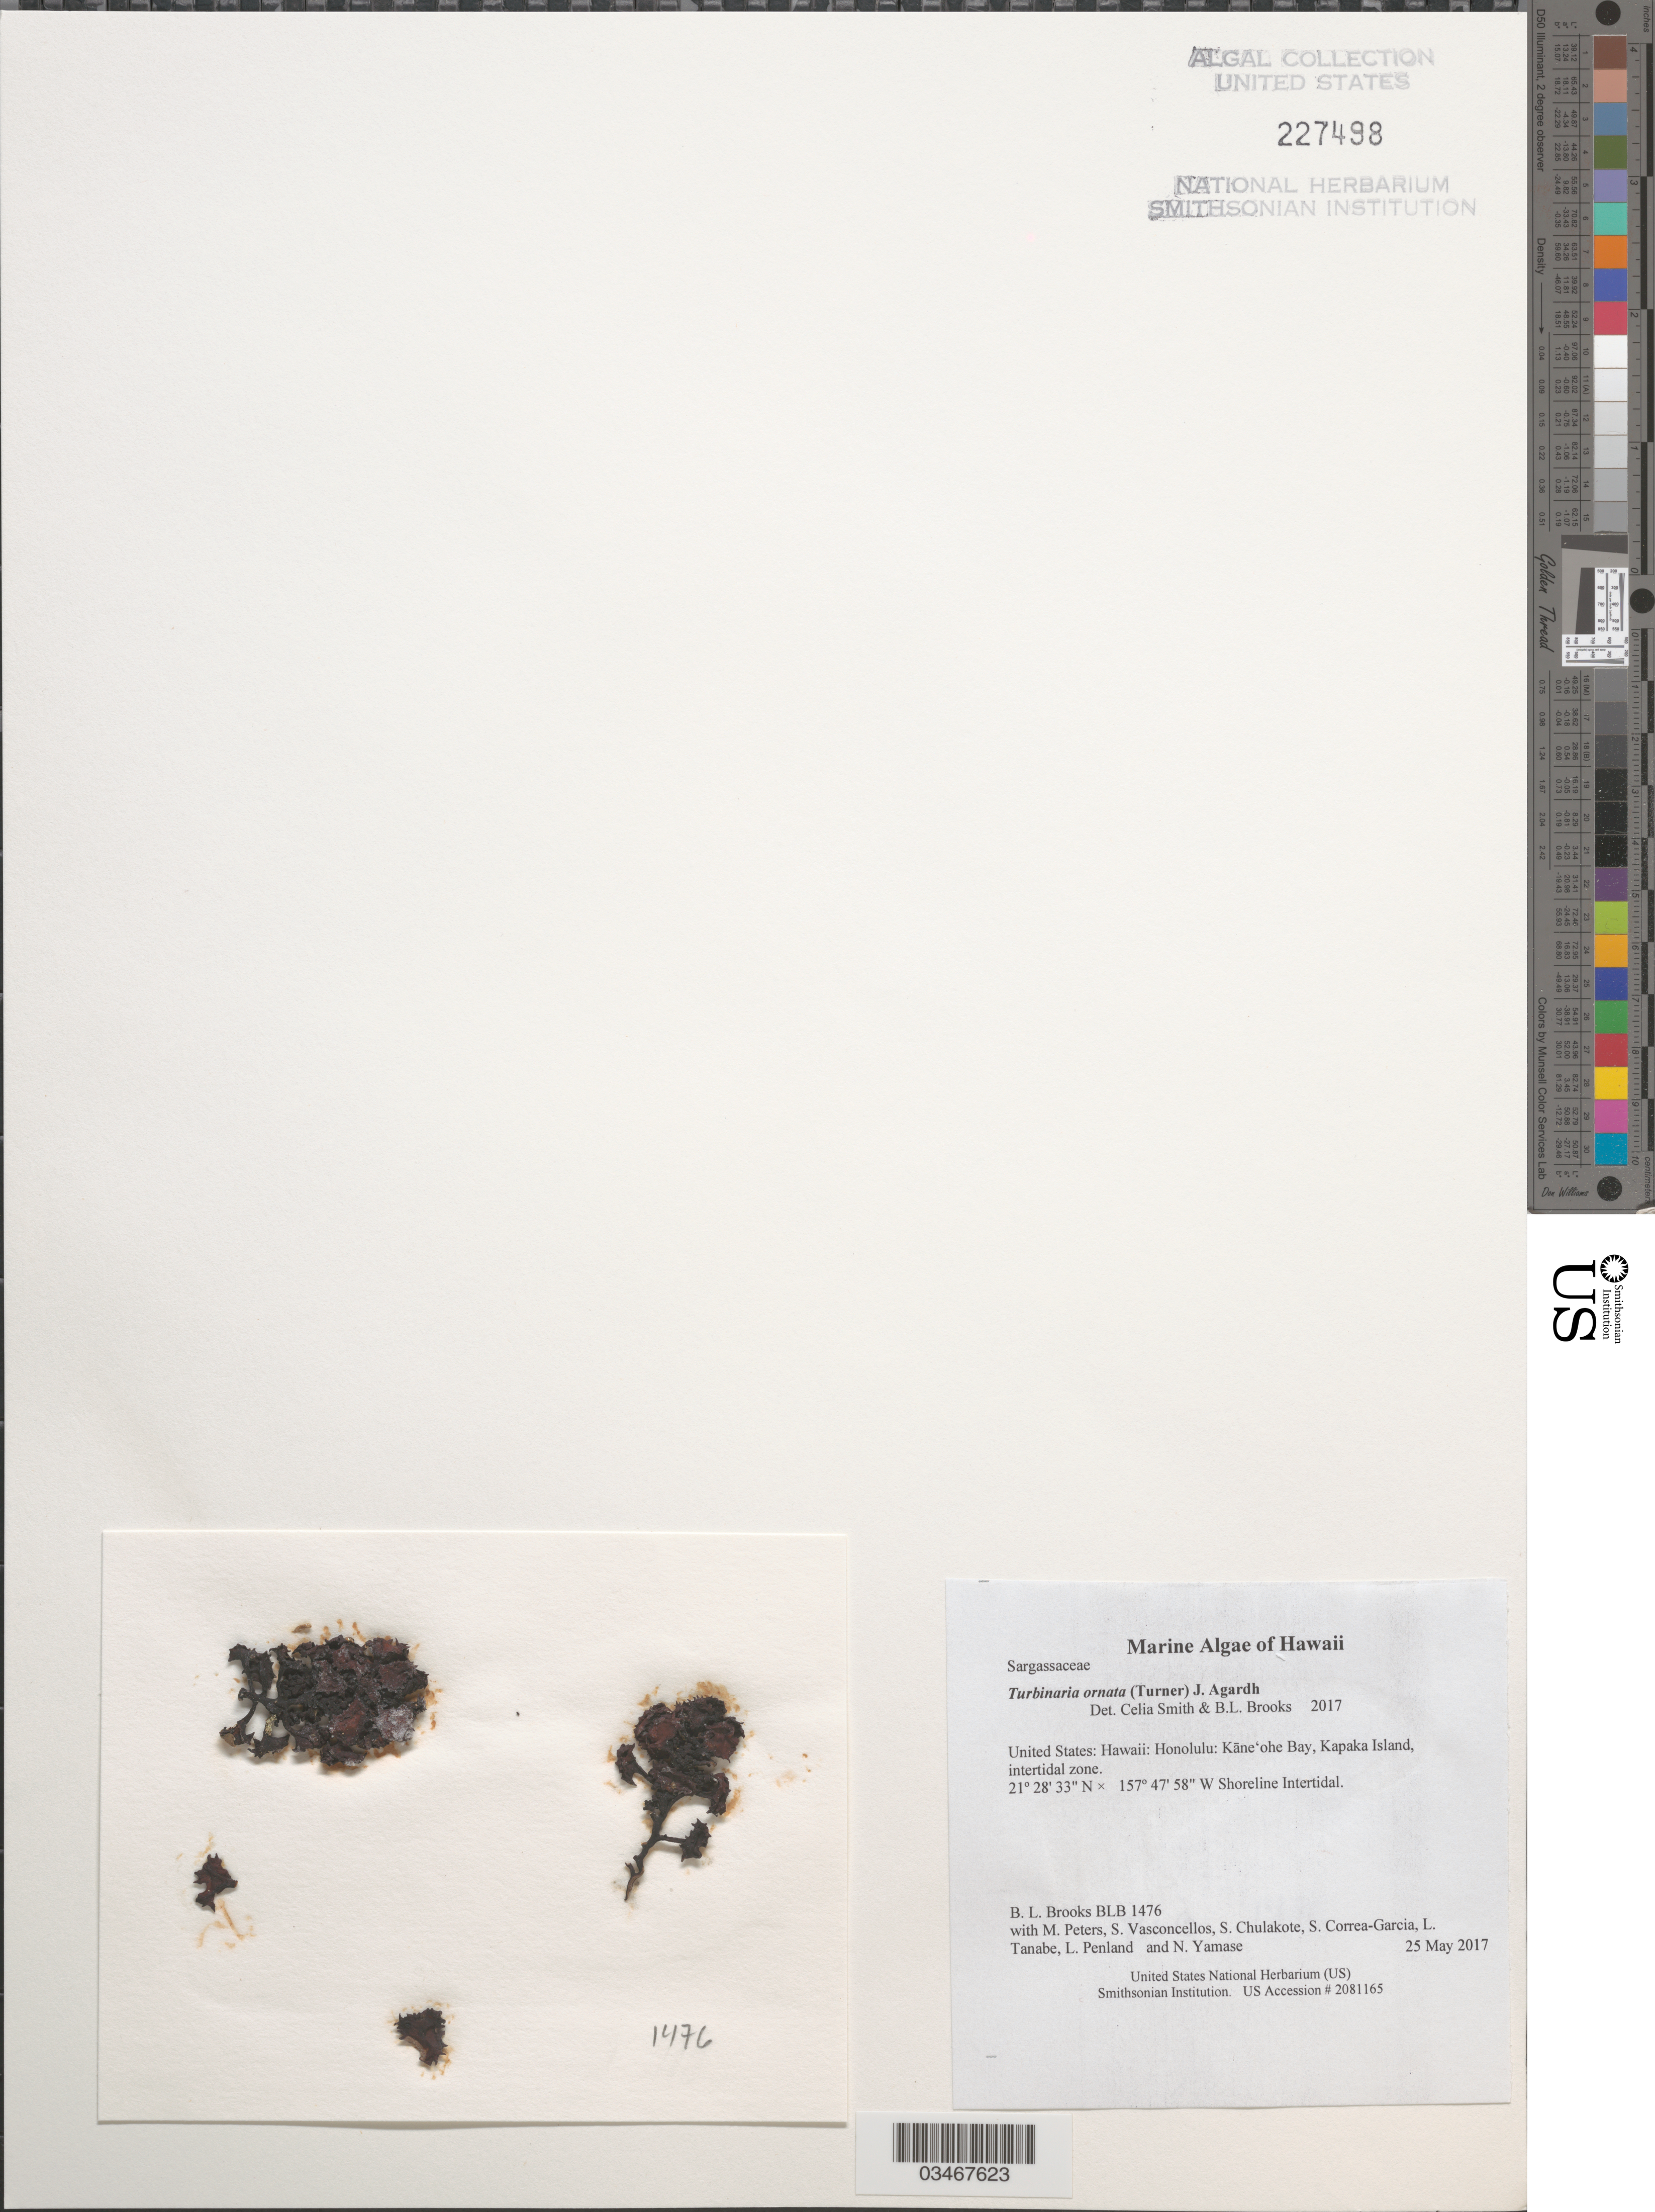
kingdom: Chromista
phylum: Ochrophyta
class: Phaeophyceae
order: Fucales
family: Sargassaceae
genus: Turbinaria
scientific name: Turbinaria ornata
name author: (Turner) J. Agardh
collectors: B. Brooks, M. Peters, S. Vasconcellos, S. Chulakote & et al.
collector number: BLB 1476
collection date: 2017-05-25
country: United States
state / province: Hawaii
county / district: Honolulu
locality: Honolulu: Kāne'ohe Bay, Kapaka Island, intertidal zone.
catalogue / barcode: US 227498